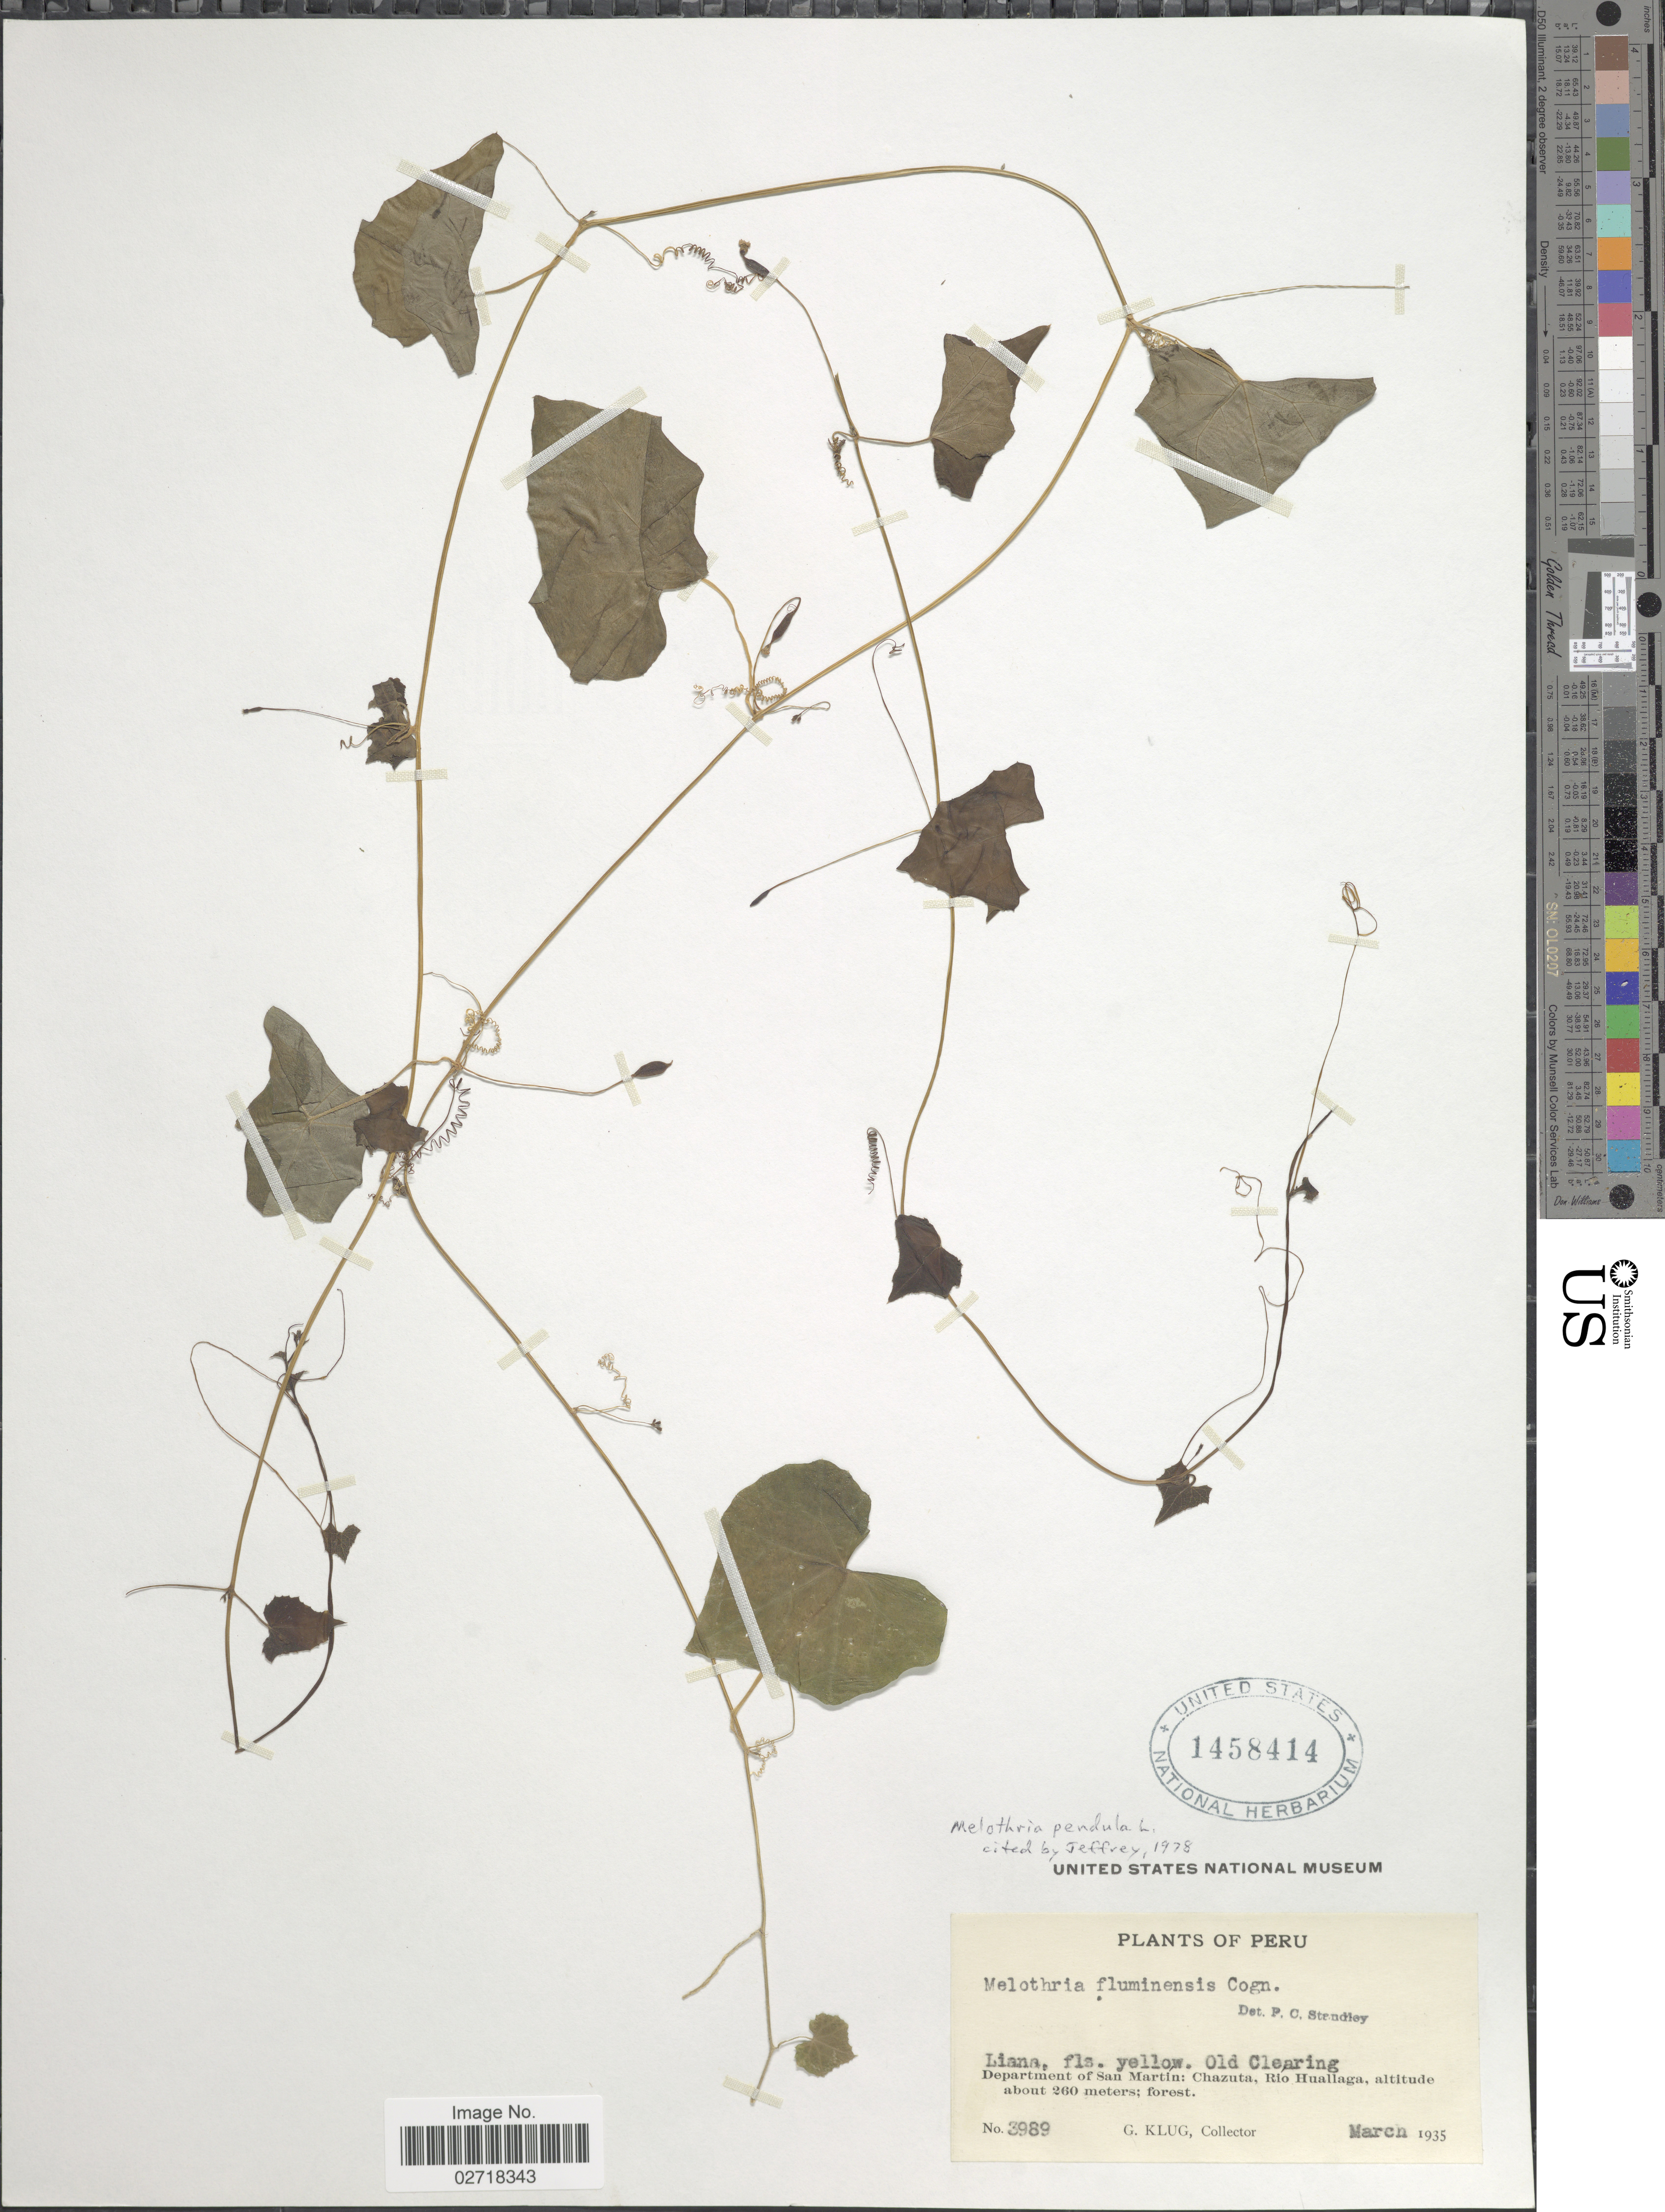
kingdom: Plantae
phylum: Tracheophyta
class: Magnoliopsida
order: Cucurbitales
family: Cucurbitaceae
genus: Melothria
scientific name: Melothria pendula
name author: L.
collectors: G. Klug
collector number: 3989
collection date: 1935-03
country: Peru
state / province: San Martín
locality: Chazuta, Rio Huallaga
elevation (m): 260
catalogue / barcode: US 1458414